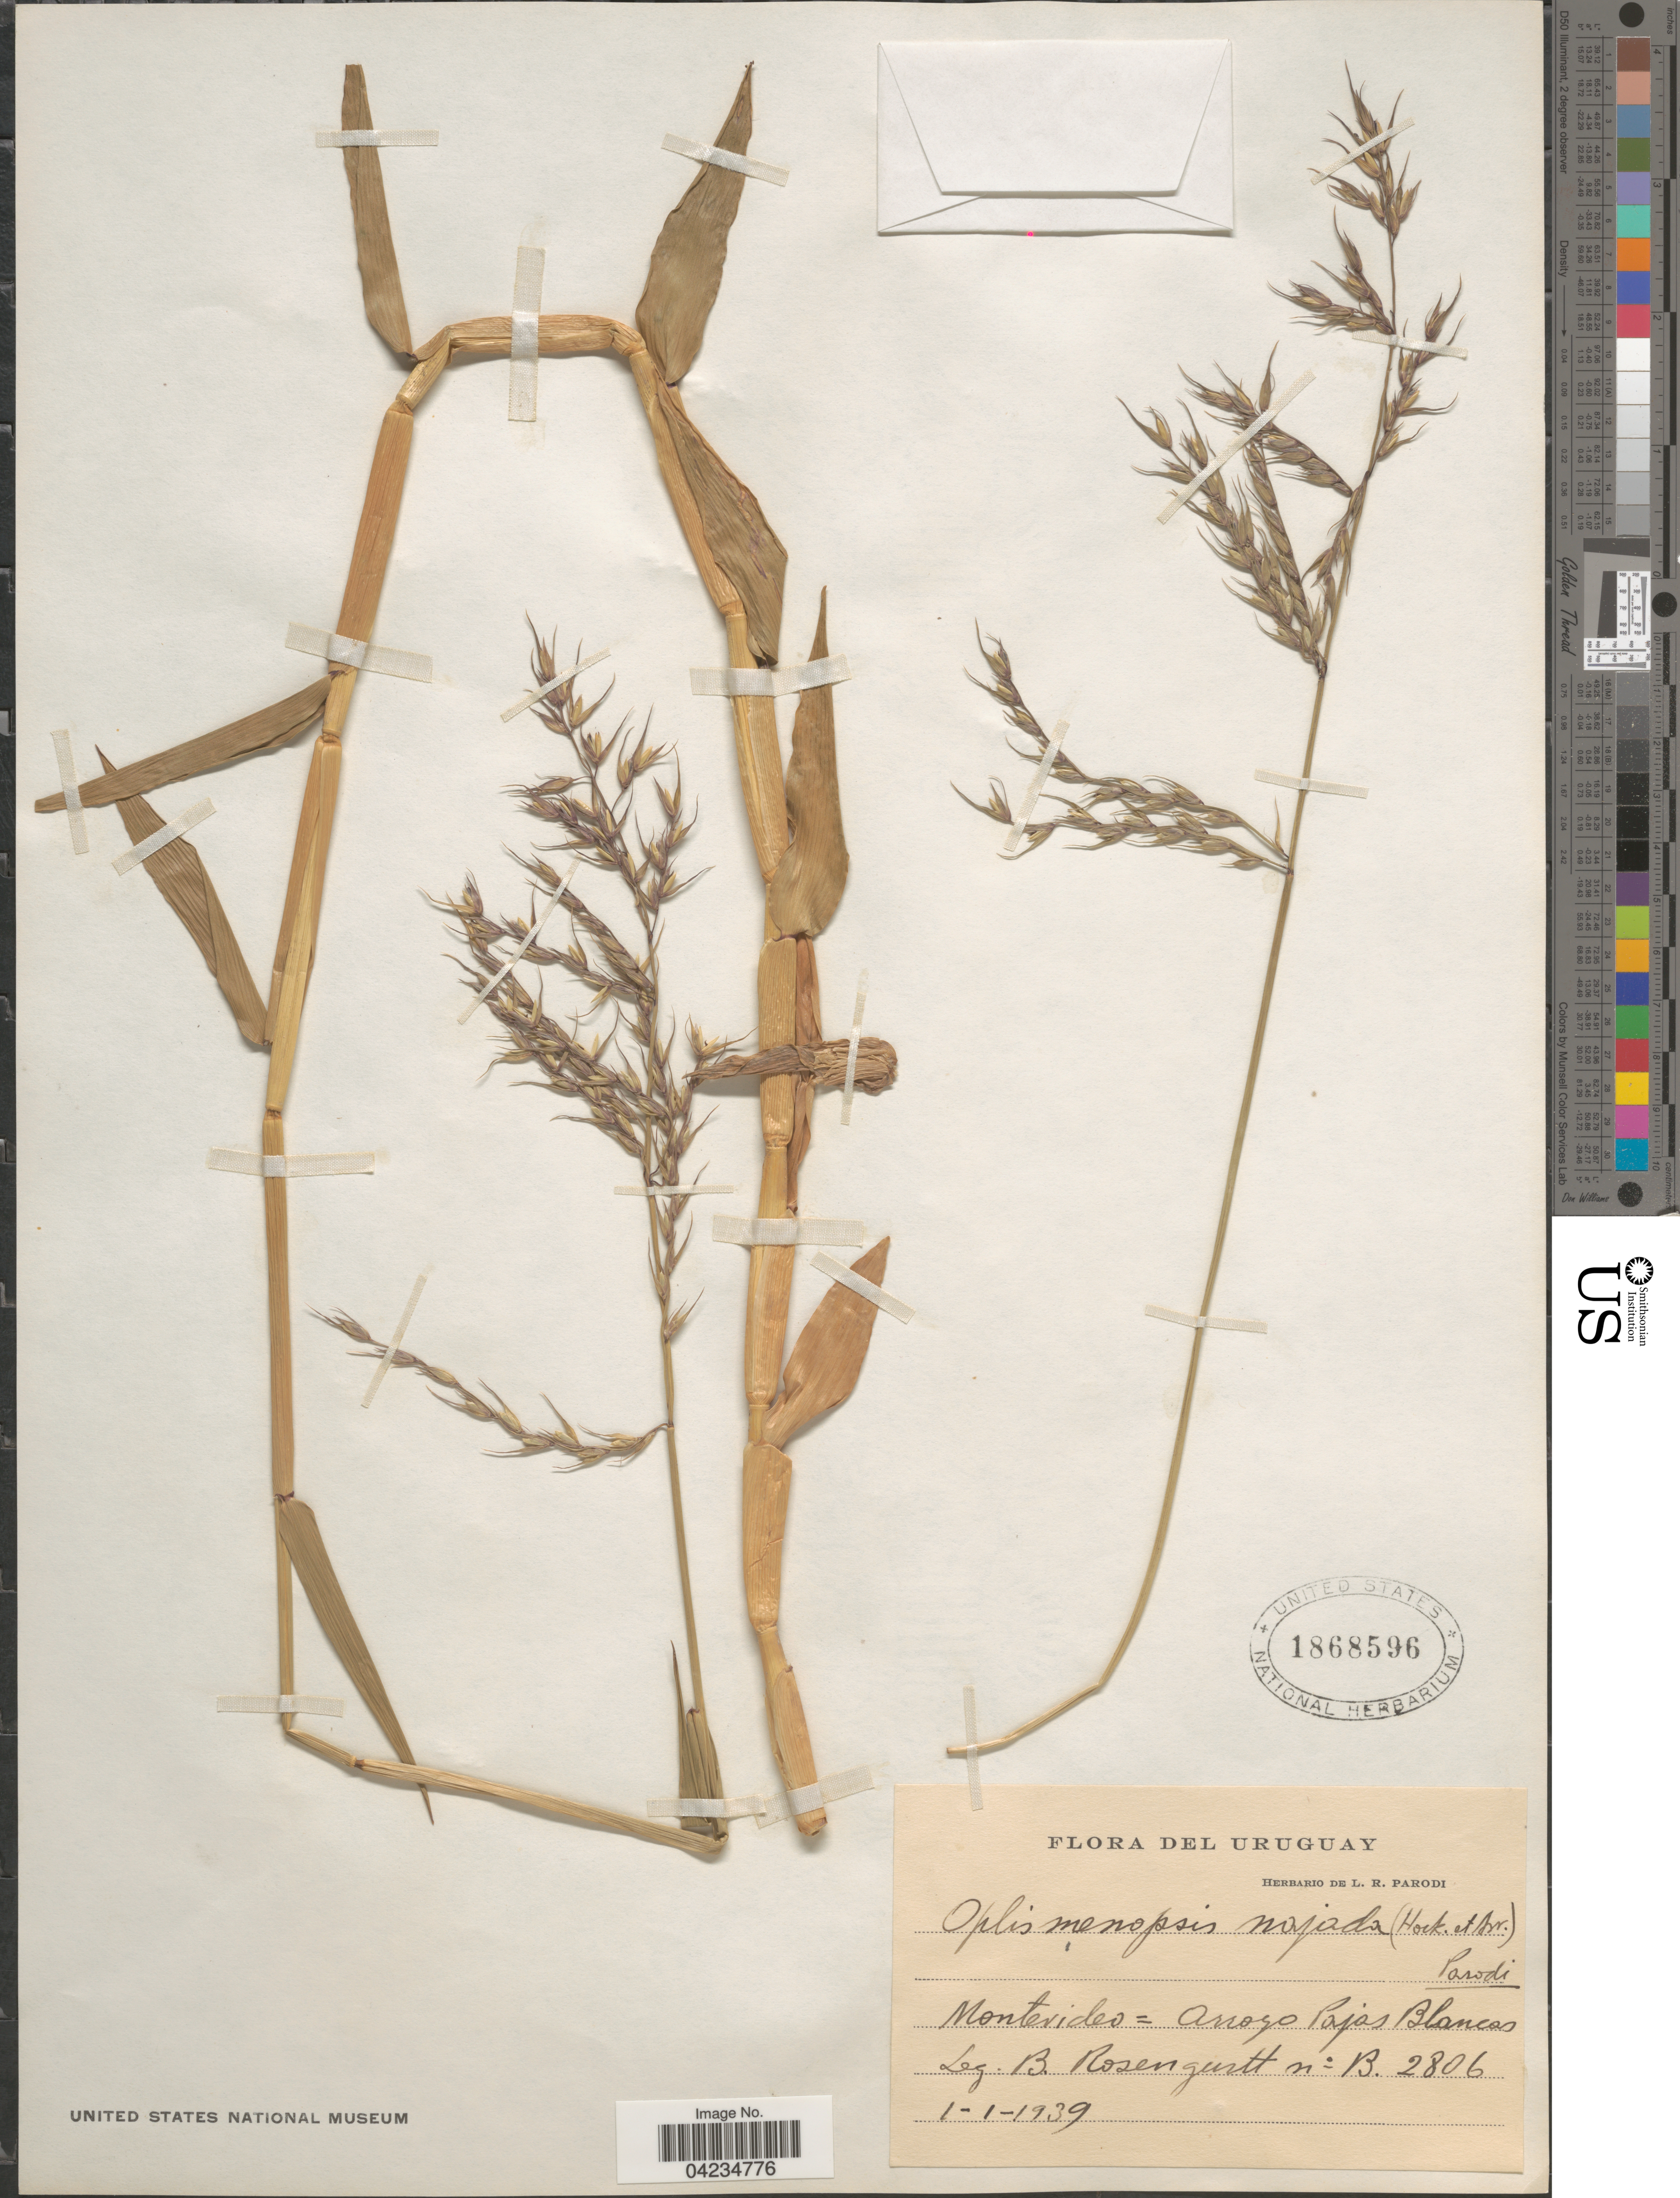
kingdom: Plantae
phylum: Tracheophyta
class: Liliopsida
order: Poales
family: Poaceae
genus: Oplismenopsis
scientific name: Oplismenopsis najada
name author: (Hack. & Arechav.) Parodi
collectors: B. Rosengurtt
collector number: B2806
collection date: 1939-01-01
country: Uruguay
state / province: Montevideo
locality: Arroyo Pajas Blancas.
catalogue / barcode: US 1868596